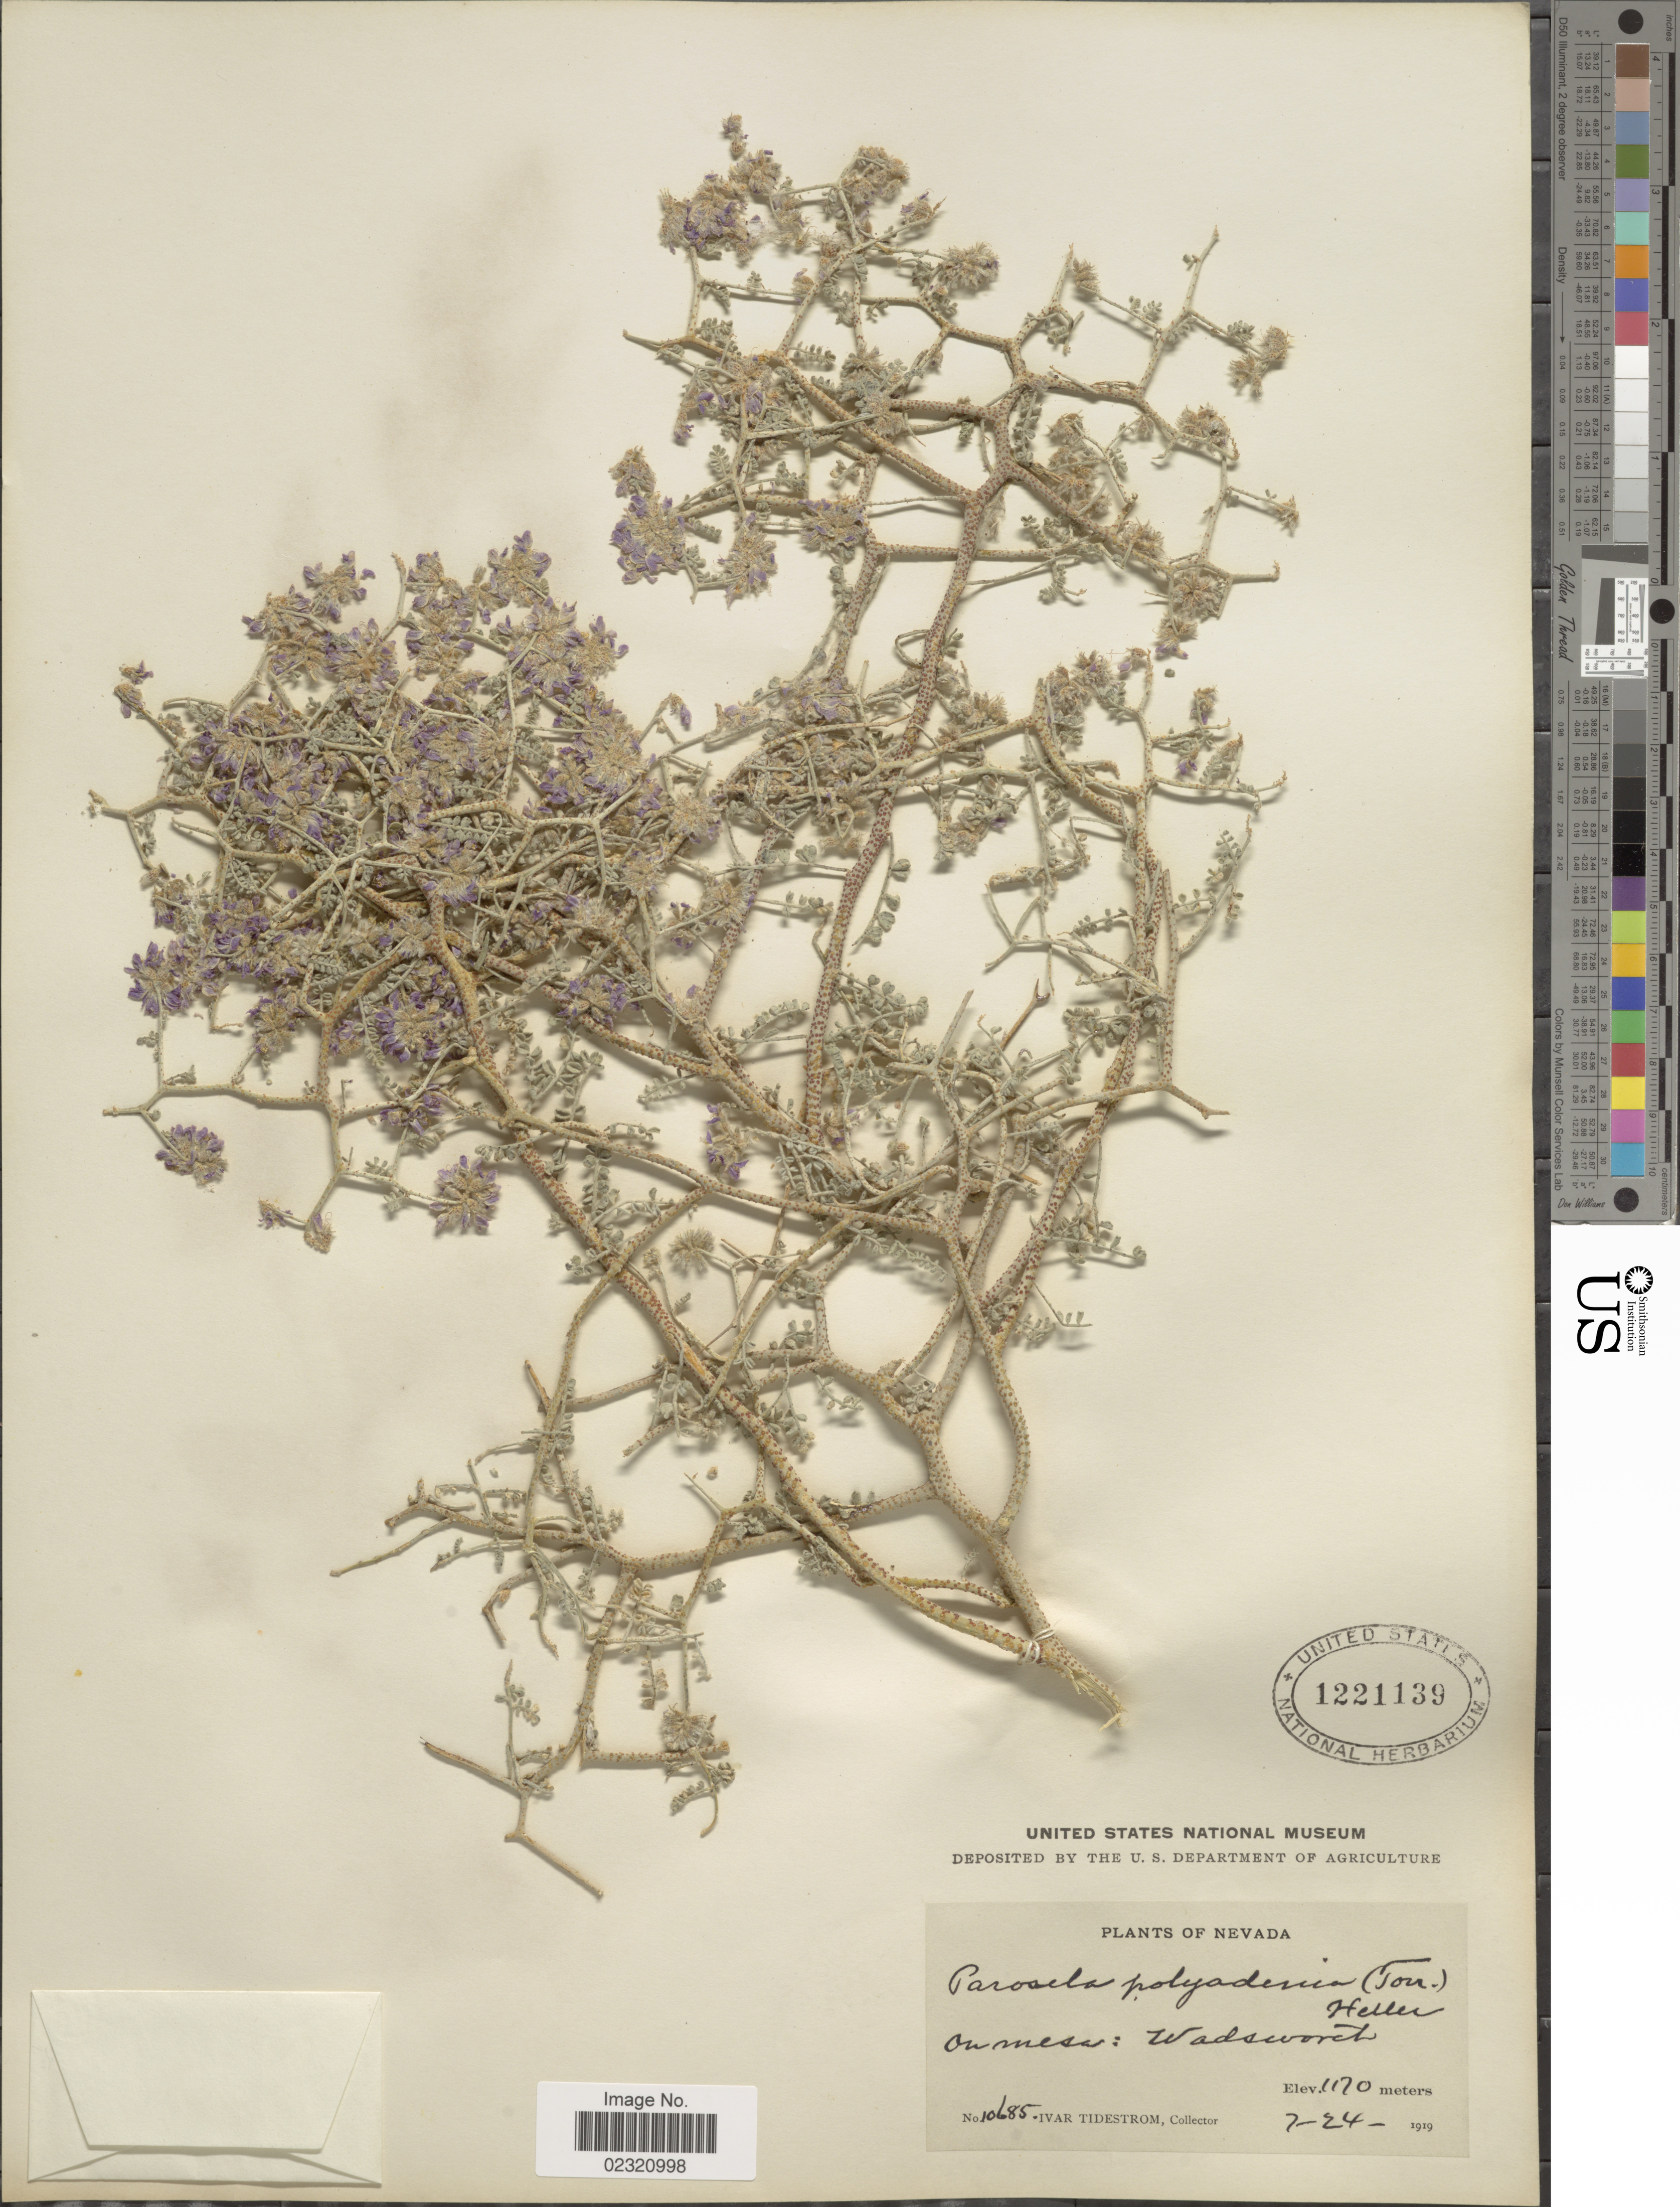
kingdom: Plantae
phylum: Tracheophyta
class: Magnoliopsida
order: Fabales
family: Fabaceae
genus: Psorothamnus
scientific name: Psorothamnus polydenius var. polydenius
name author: (Torr.) Rydb.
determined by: Strong, M. T., (US), Smithsonian Institution - National Museum of Natural History (UNITED STATES)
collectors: I. F. Tidestrom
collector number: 10685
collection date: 1919-07-24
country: United States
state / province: Nevada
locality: On mesa: Wadsworth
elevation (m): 1170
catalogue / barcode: US 1221139